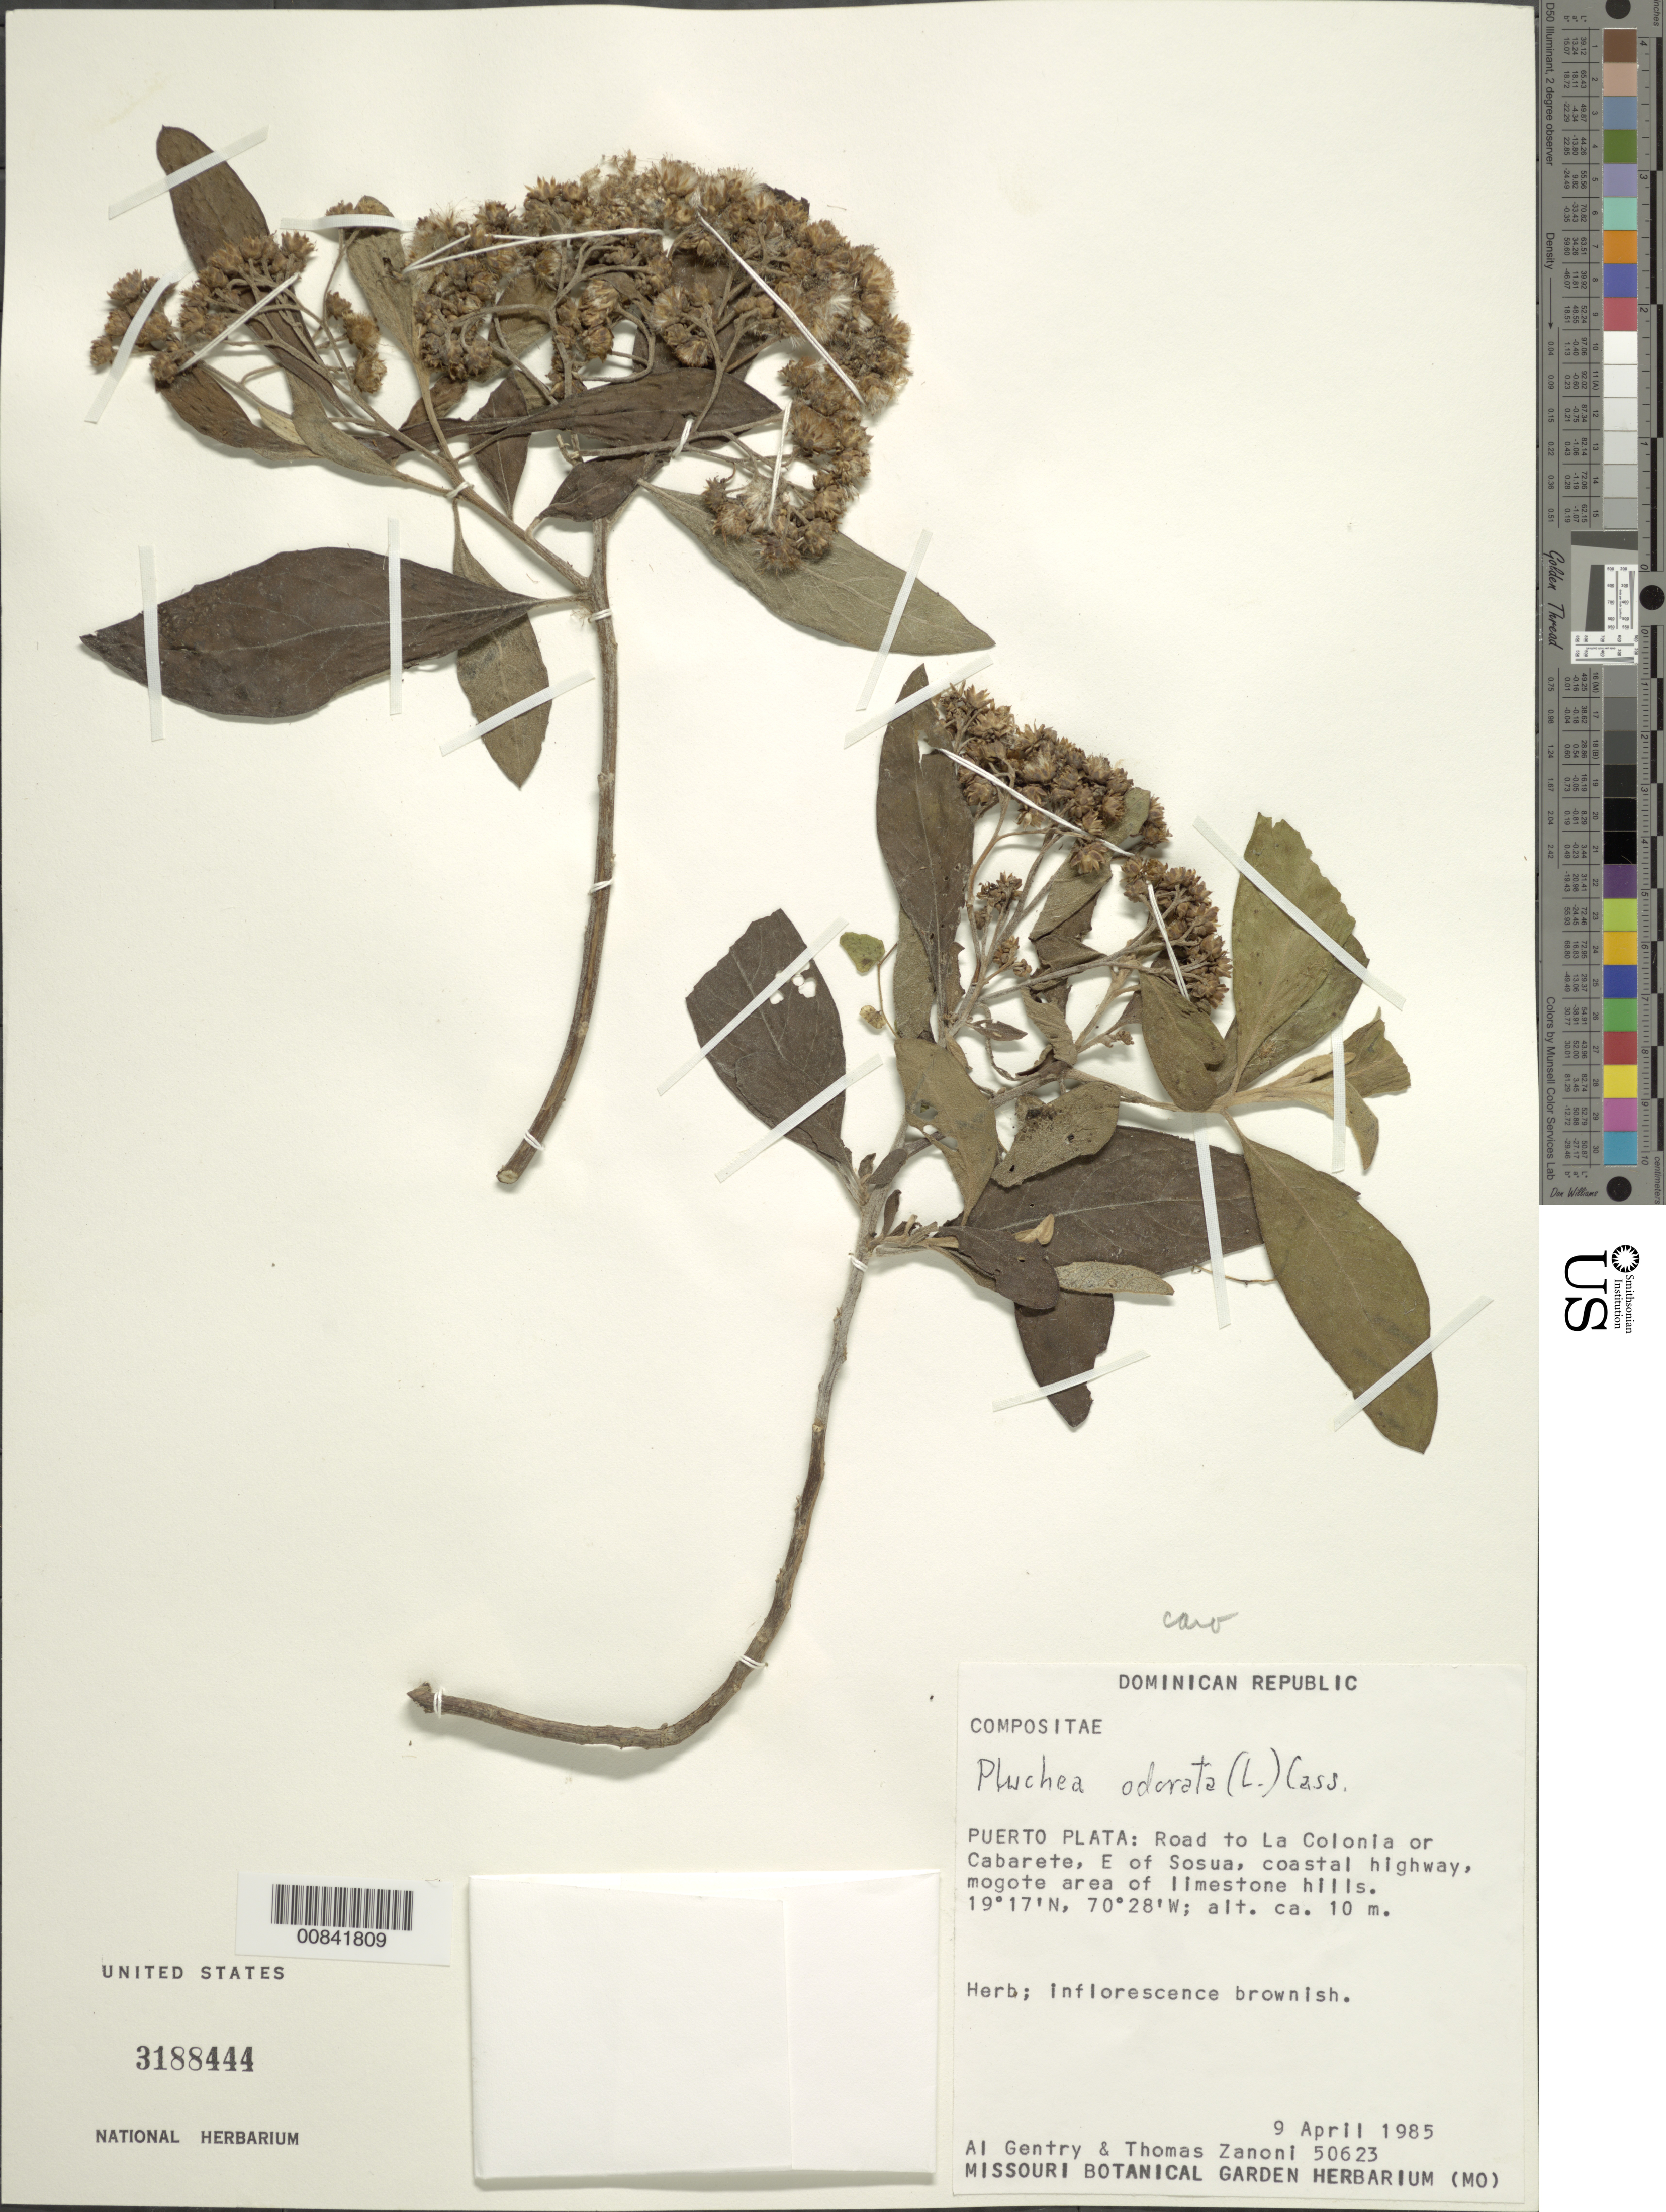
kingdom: Plantae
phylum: Tracheophyta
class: Magnoliopsida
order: Asterales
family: Asteraceae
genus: Pluchea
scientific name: Pluchea carolinensis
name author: (Jacq.) D. Don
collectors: A. H. Gentry & T. A. Zanoni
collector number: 50623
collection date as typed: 09 Apr 1985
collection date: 1985-04-09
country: Dominican Republic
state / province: Puerto Plata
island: Hispaniola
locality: Road to La colonia or Cabarete, E of Sosua, coastal highway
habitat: Mogote area of limestone hills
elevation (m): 10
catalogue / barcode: US 3188444